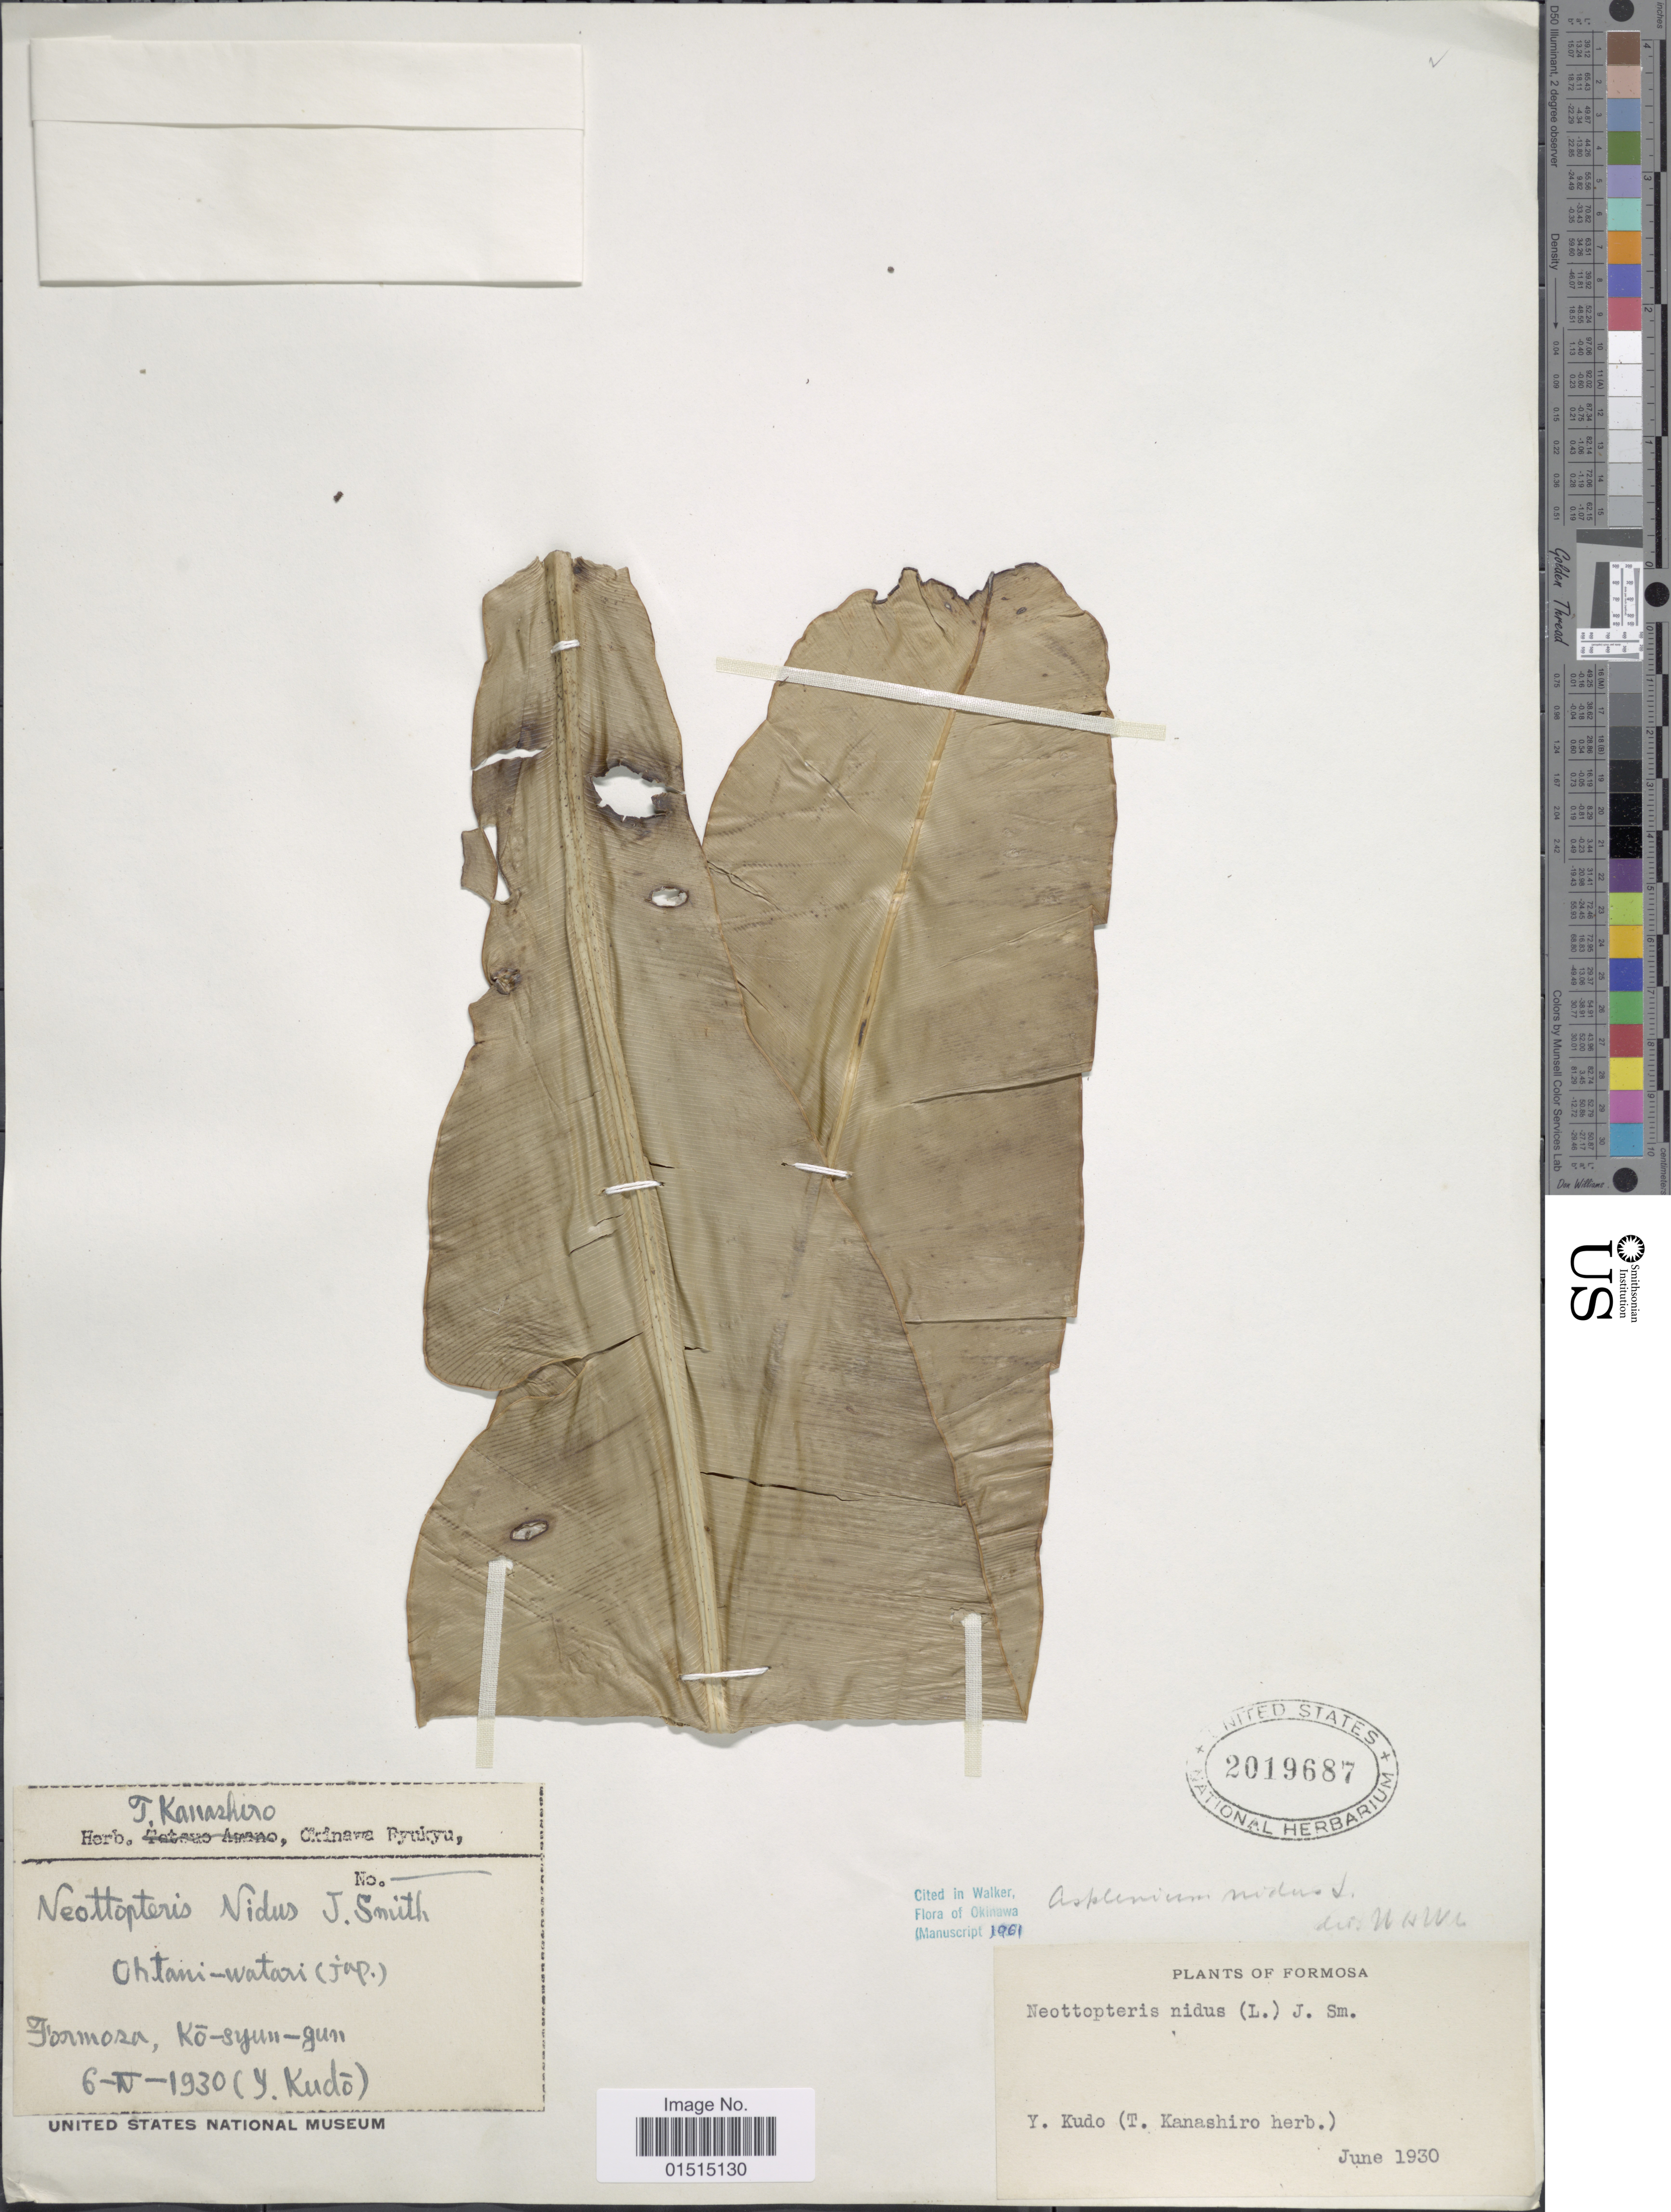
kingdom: Plantae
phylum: Tracheophyta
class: Polypodiopsida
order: Polypodiales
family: Aspleniaceae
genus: Asplenium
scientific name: Asplenium nidus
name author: L.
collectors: Y. Kudô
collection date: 1930-04-06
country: Taiwan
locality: Ohtani - Watari, Formoza, Ko-syun-gun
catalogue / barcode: US 2019687